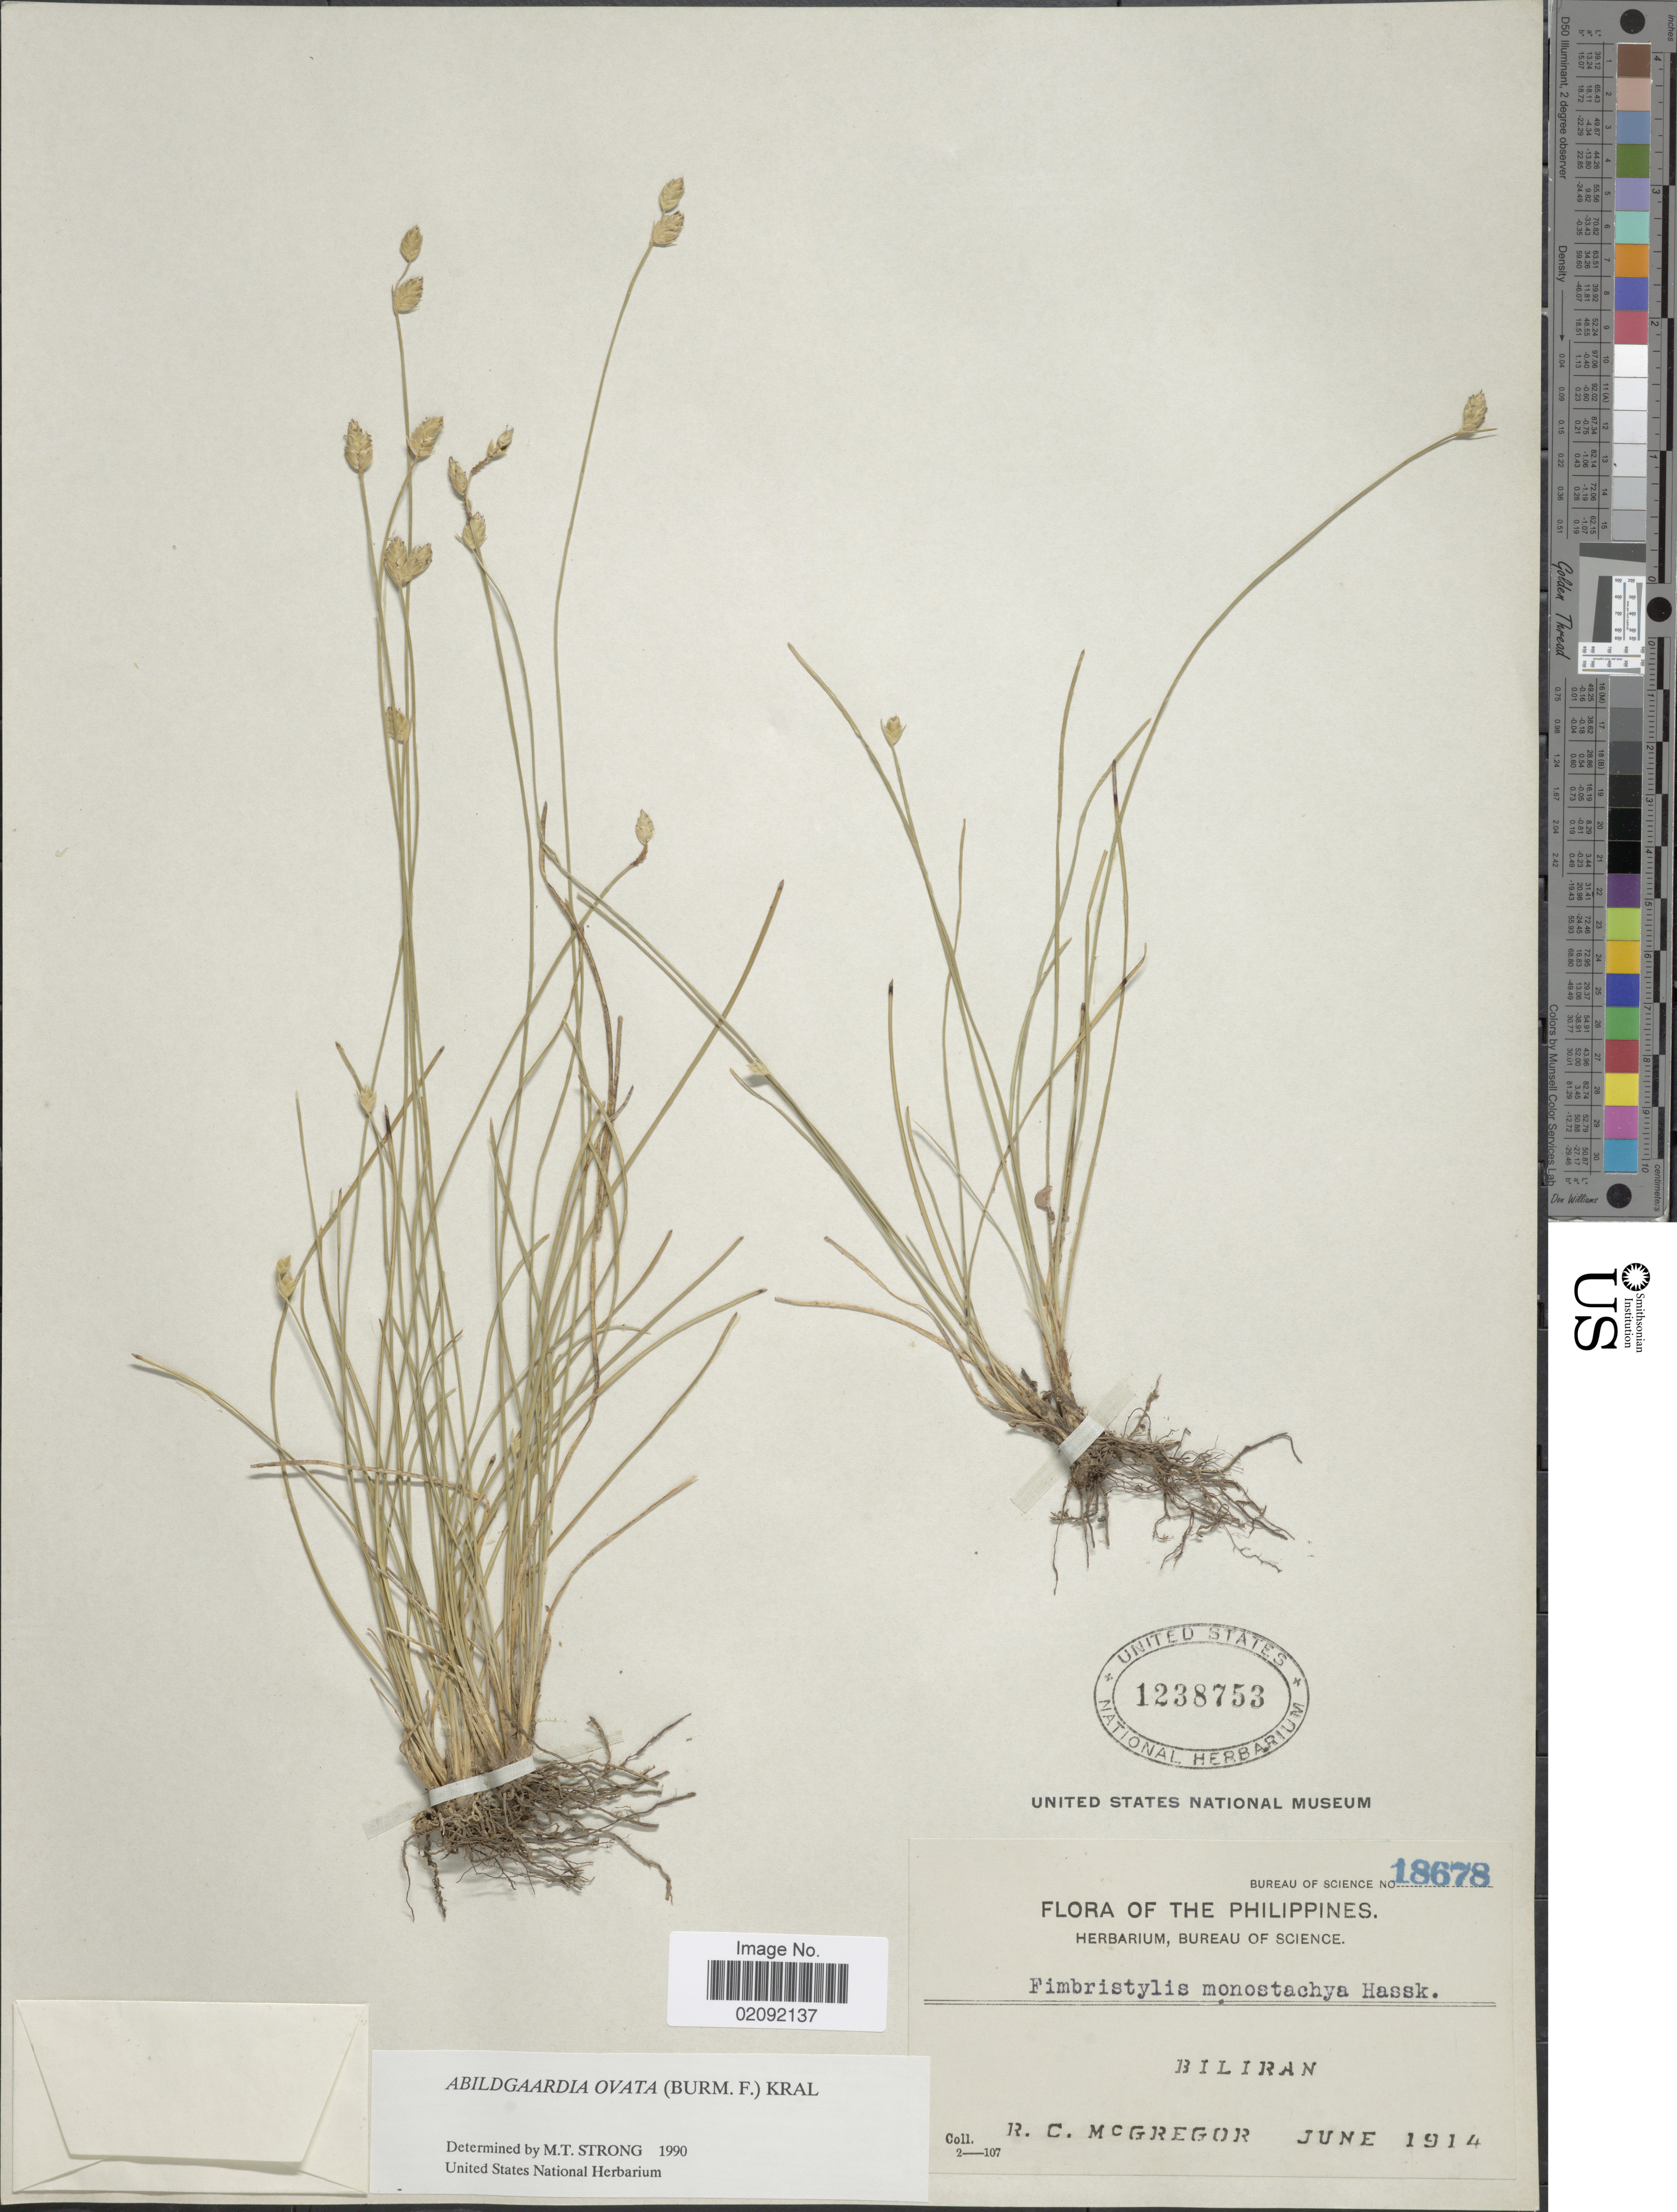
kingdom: Plantae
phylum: Tracheophyta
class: Liliopsida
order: Poales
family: Cyperaceae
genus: Abildgaardia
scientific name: Abildgaardia ovata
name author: (Burm. f.) Kral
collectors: R. C. McGregor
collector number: Bureau of Science 18678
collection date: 1914-06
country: Philippines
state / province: Eastern Visayas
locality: Biliran.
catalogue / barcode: US 1238753